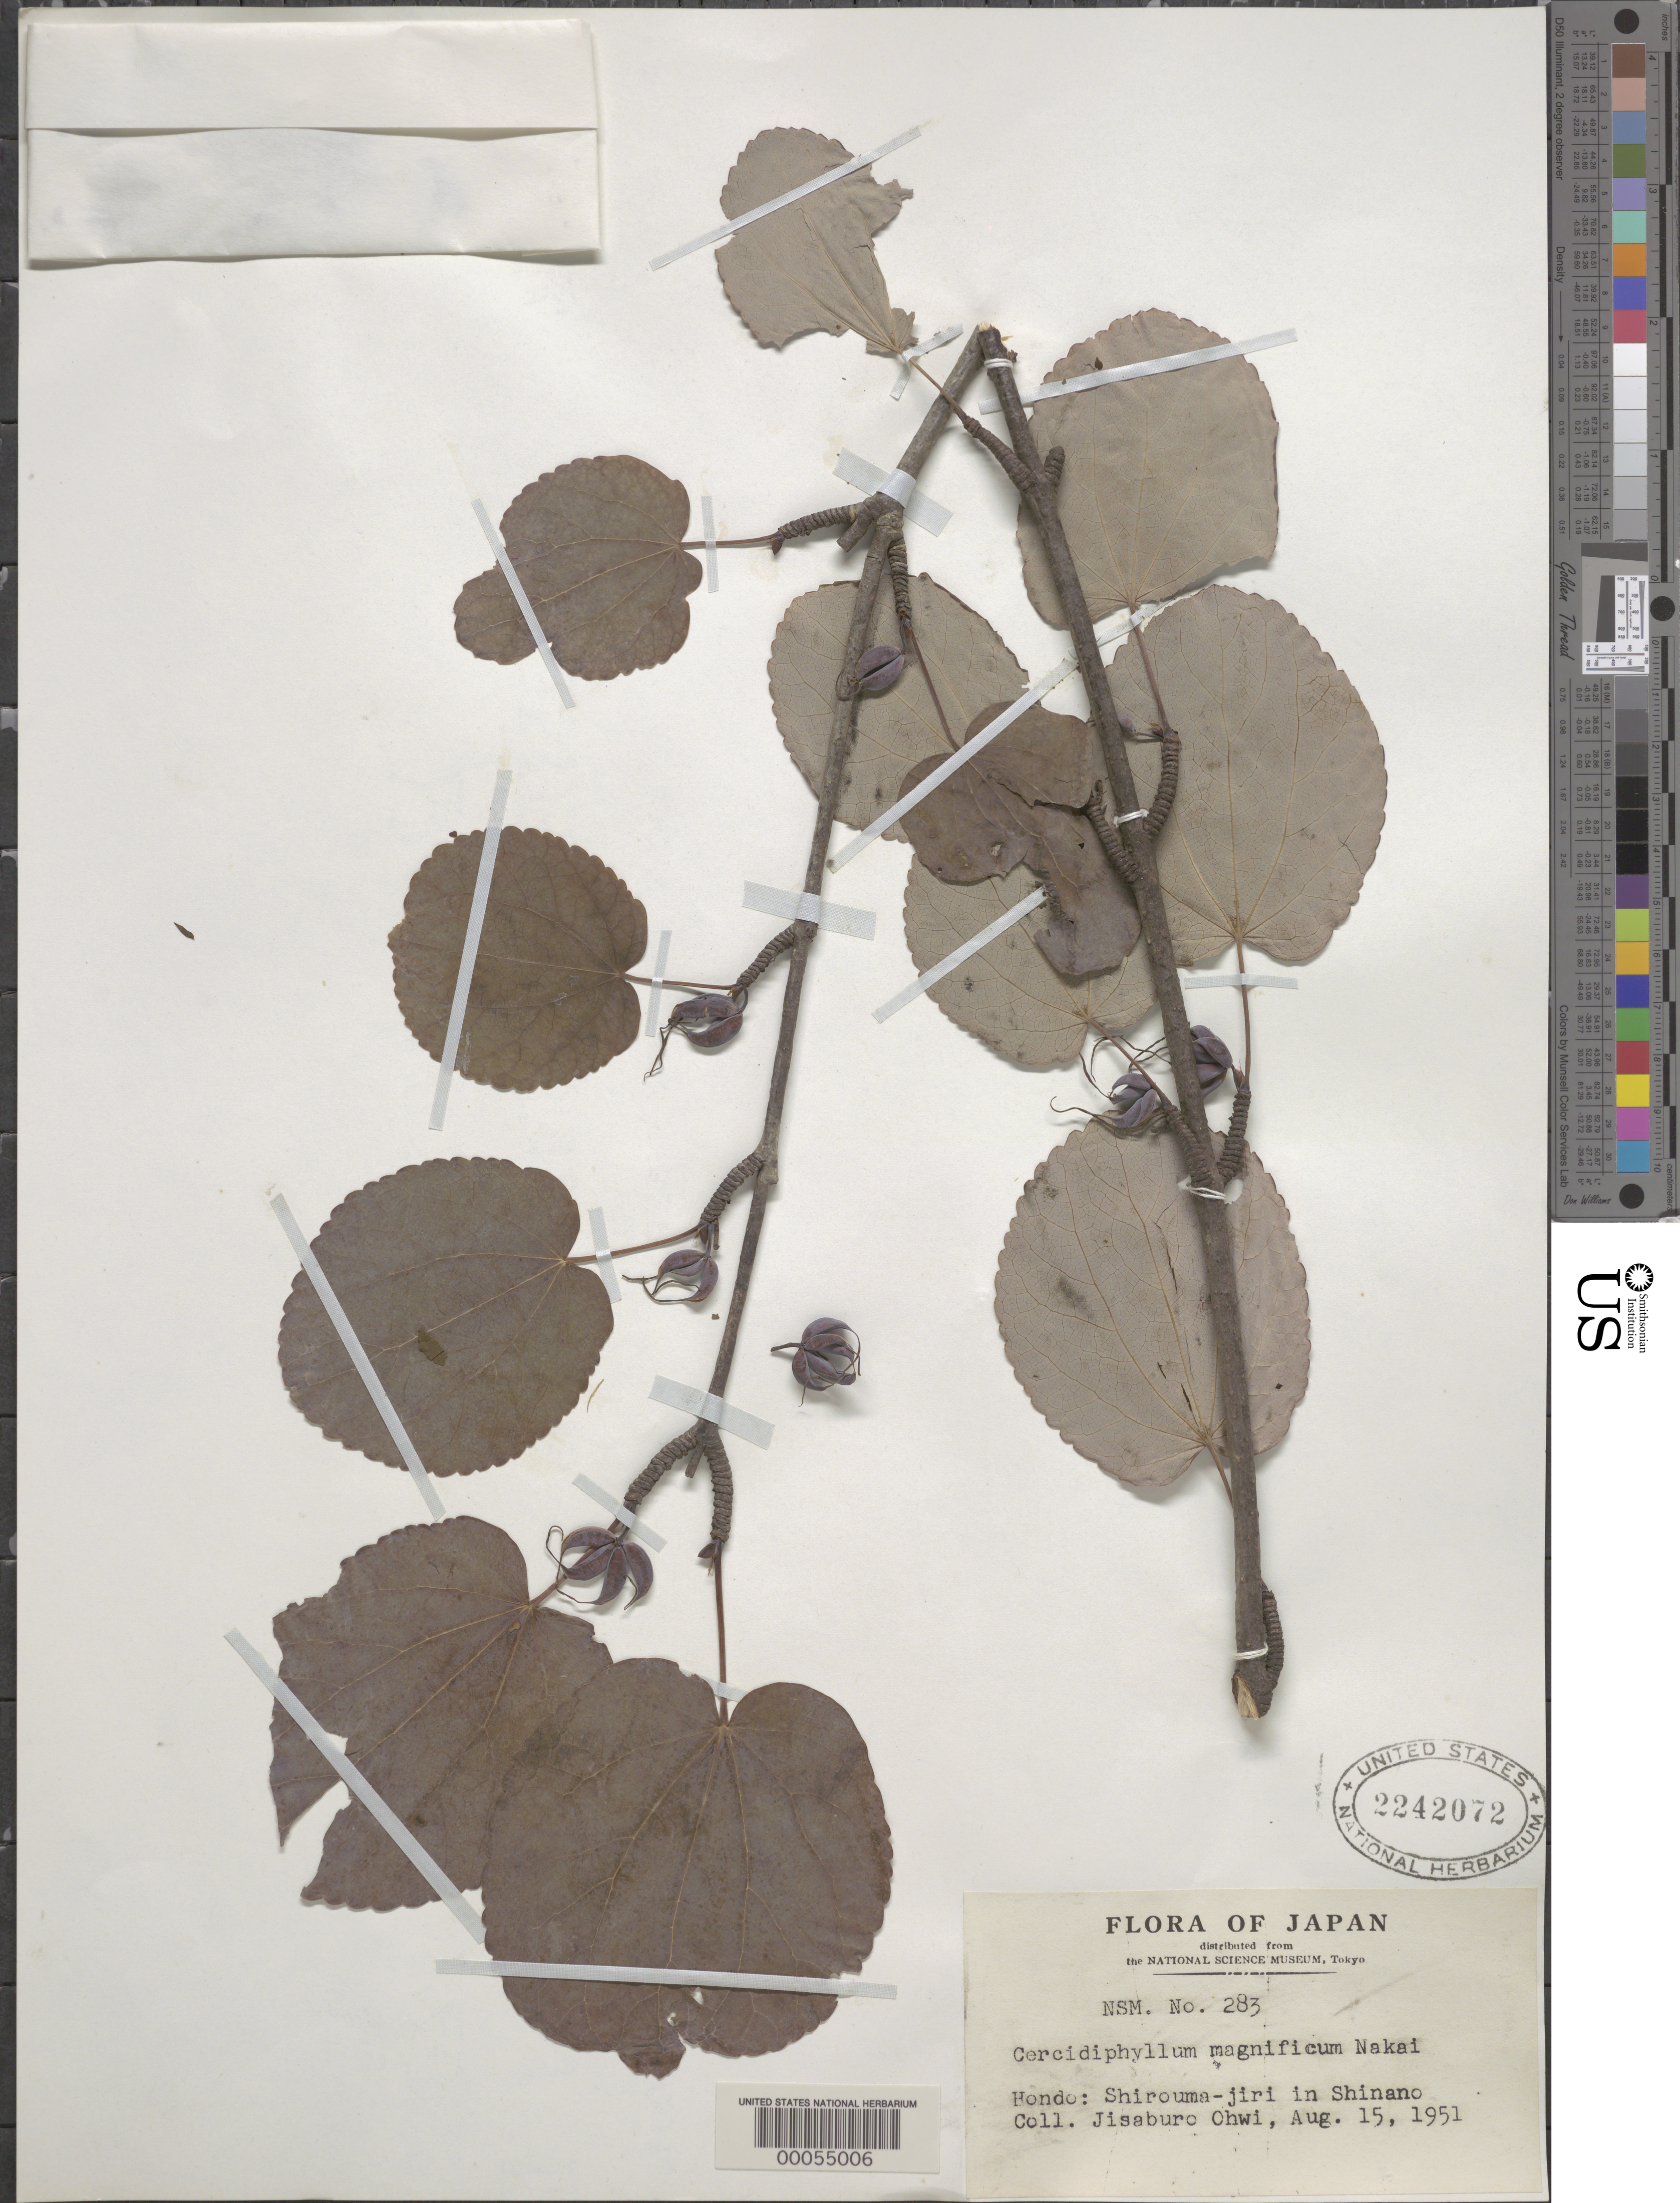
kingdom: Plantae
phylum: Tracheophyta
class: Magnoliopsida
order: Saxifragales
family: Cercidiphyllaceae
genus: Cercidiphyllum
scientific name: Cercidiphyllum magnificum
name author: (Nakai) Nakai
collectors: J. Ohwi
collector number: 283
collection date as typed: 15 Aug 1951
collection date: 1951-08-15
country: Japan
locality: Shirouma-jirl in shinano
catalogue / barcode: US 2242072